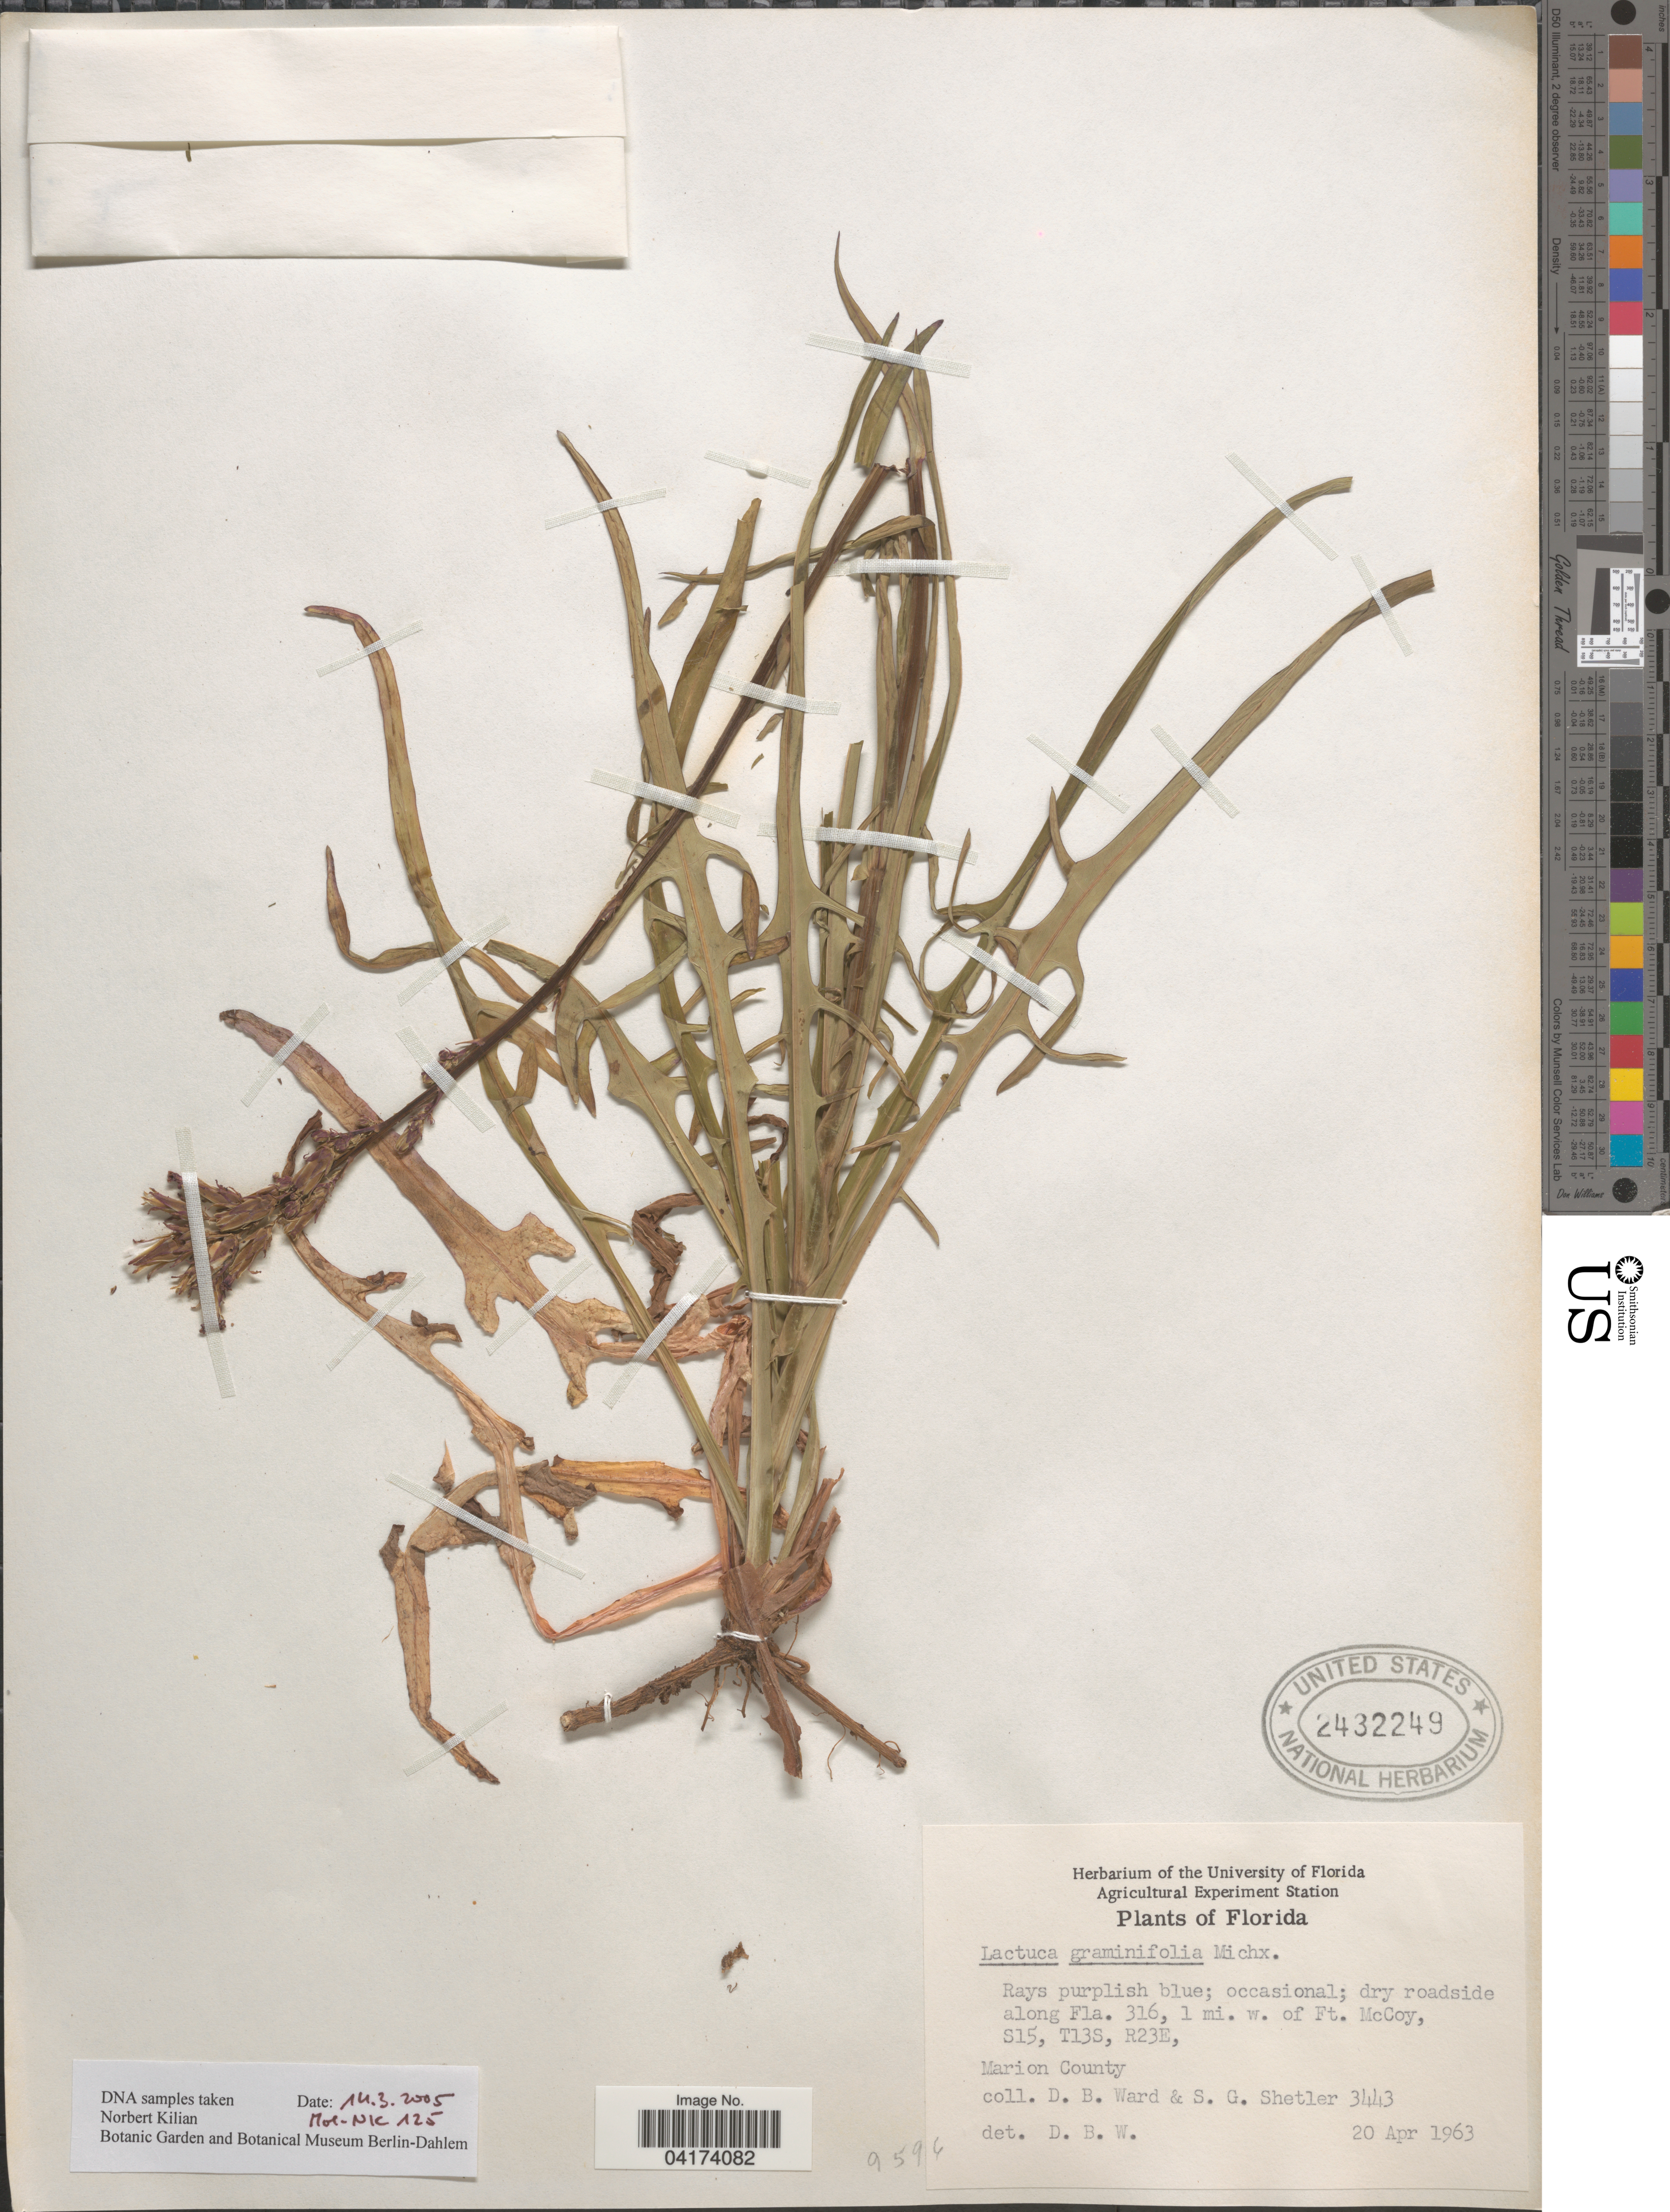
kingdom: Plantae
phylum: Tracheophyta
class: Magnoliopsida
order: Asterales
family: Asteraceae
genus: Lactuca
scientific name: Lactuca graminifolia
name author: Michx.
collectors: D. B. Ward & S. Shetler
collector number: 3443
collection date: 1963-04-20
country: United States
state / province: Florida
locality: Dry roadside along Fla. 316, 1 mi. w. of Ft. McCoy, S15, T13S, R23E, Marion County.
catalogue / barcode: US 2432249